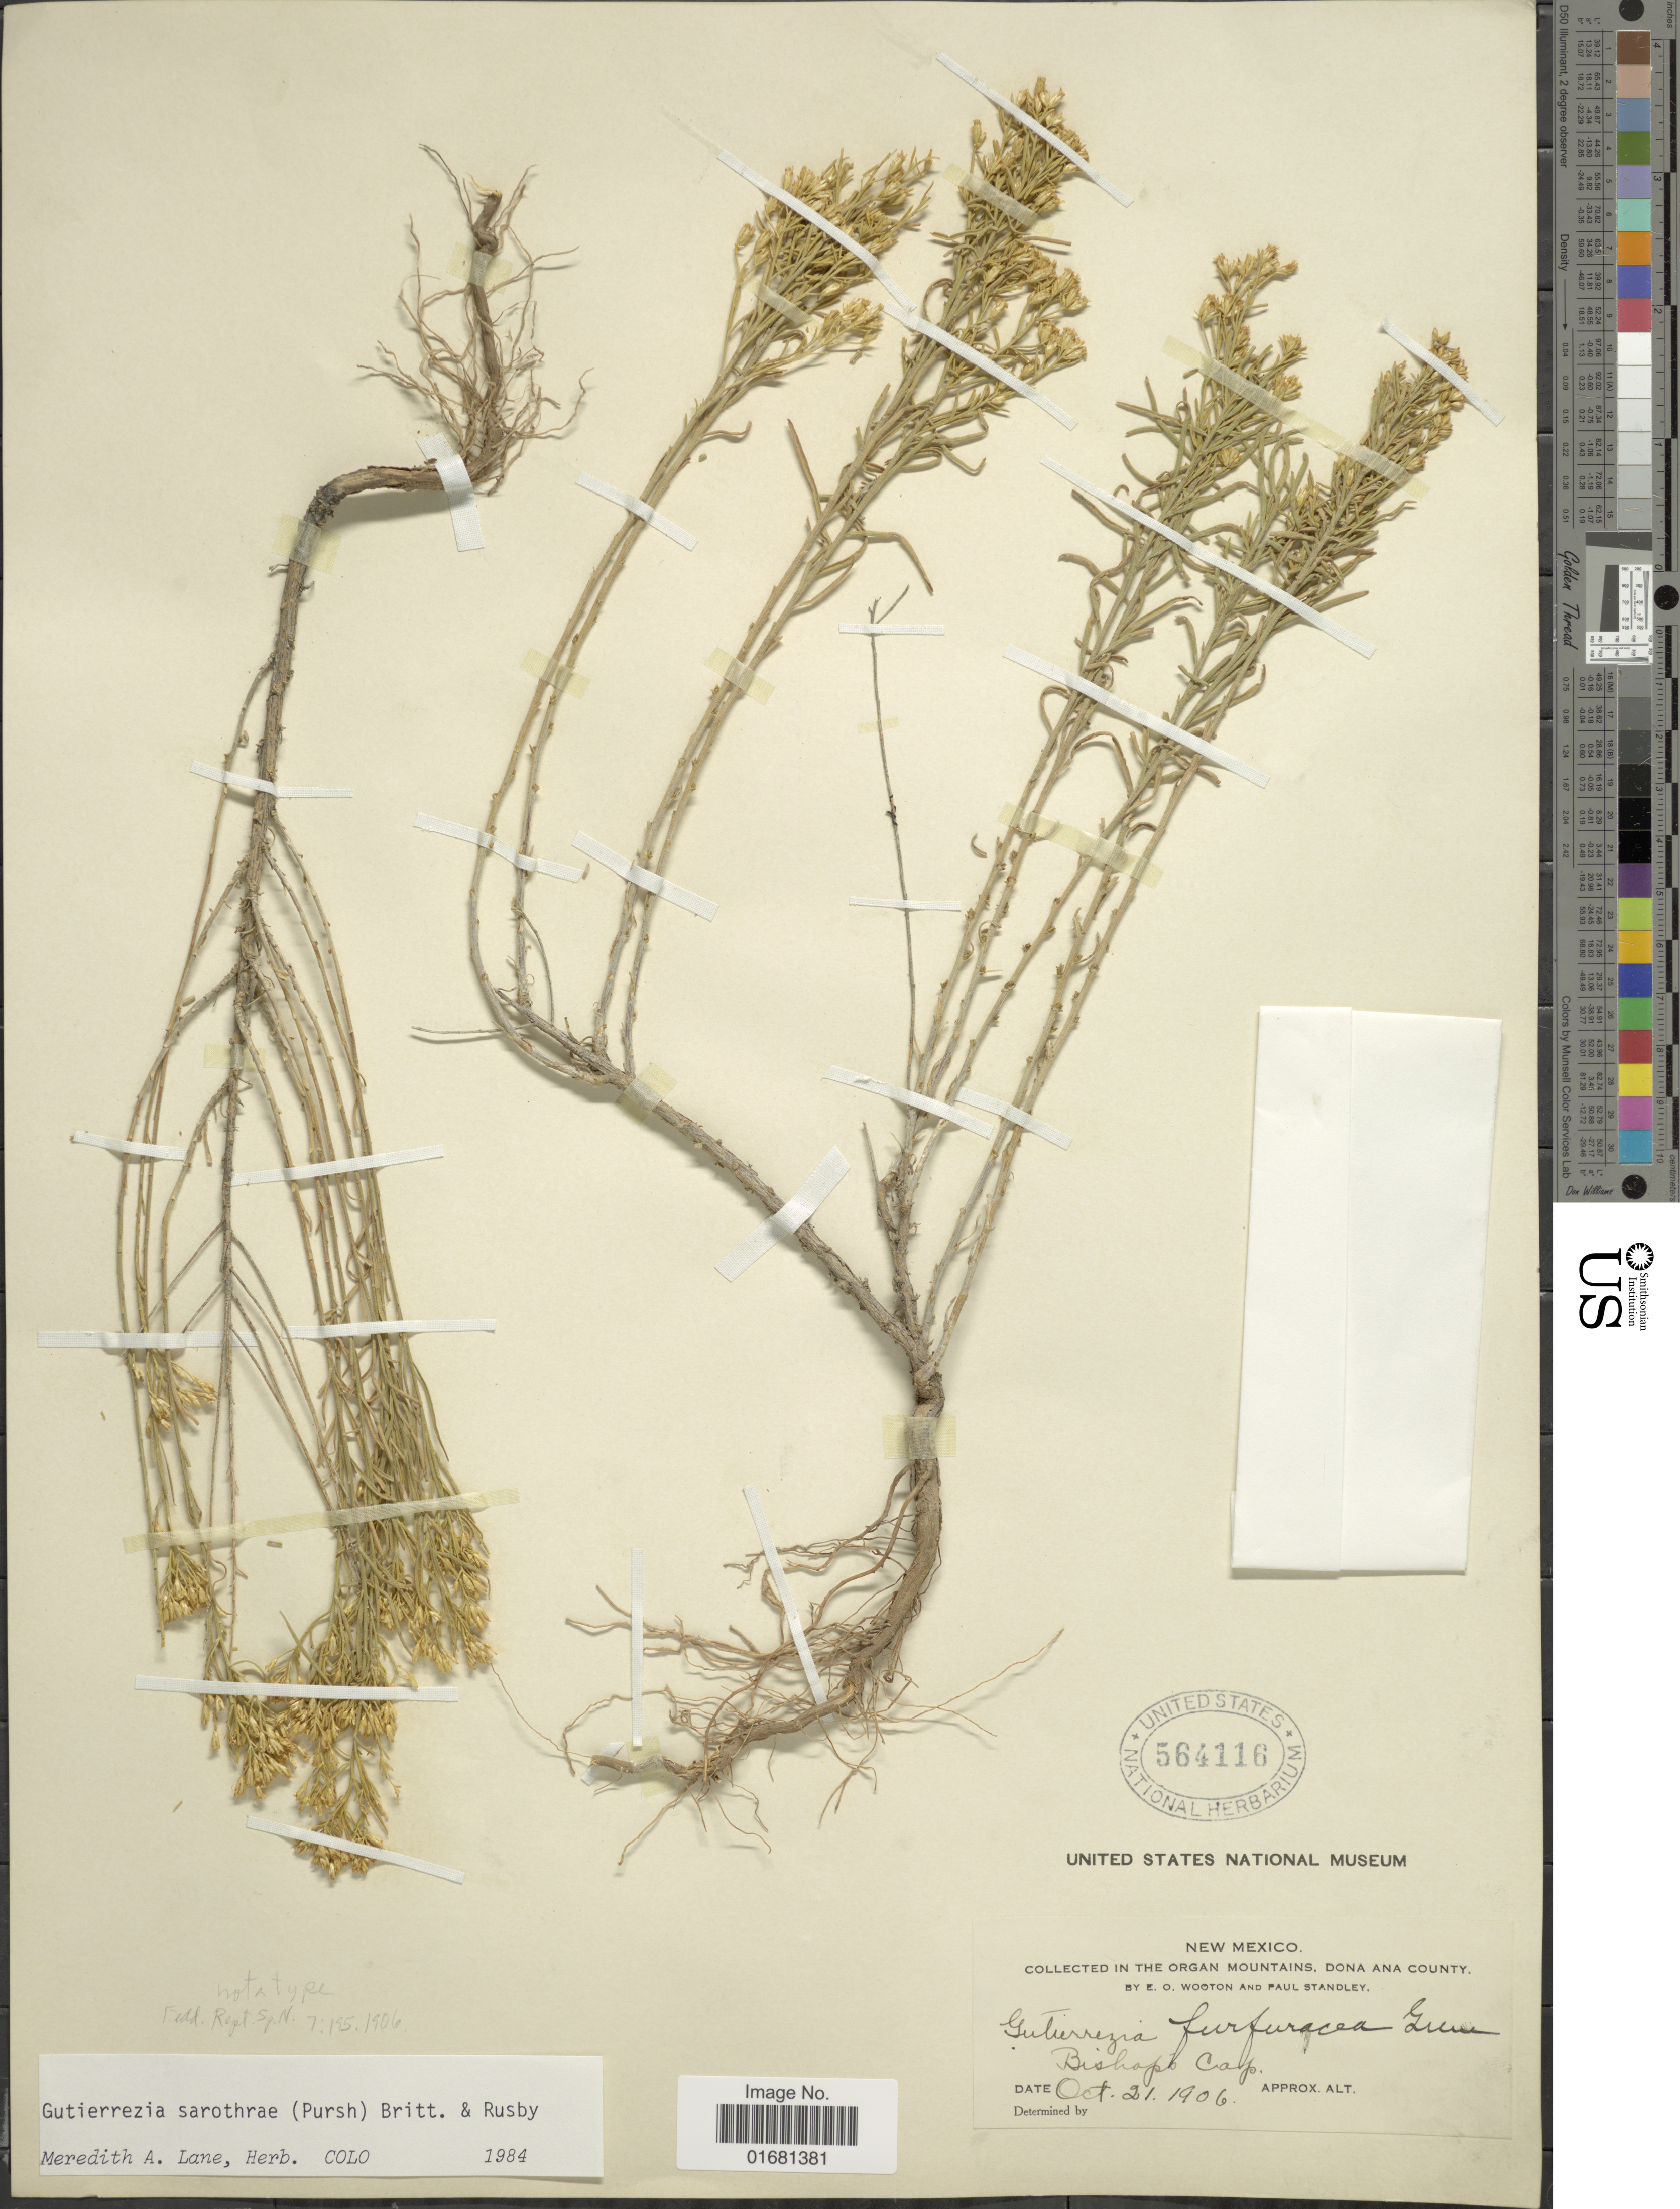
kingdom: Plantae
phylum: Tracheophyta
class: Magnoliopsida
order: Asterales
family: Asteraceae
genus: Gutierrezia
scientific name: Gutierrezia sarothrae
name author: (Pursh) Britton & Rusby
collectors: E. O. Wooton & P. C. Standley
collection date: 1906-10-21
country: United States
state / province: New Mexico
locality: New Mexico. The Organ Mountains, Dona Ana County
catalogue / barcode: US 564116